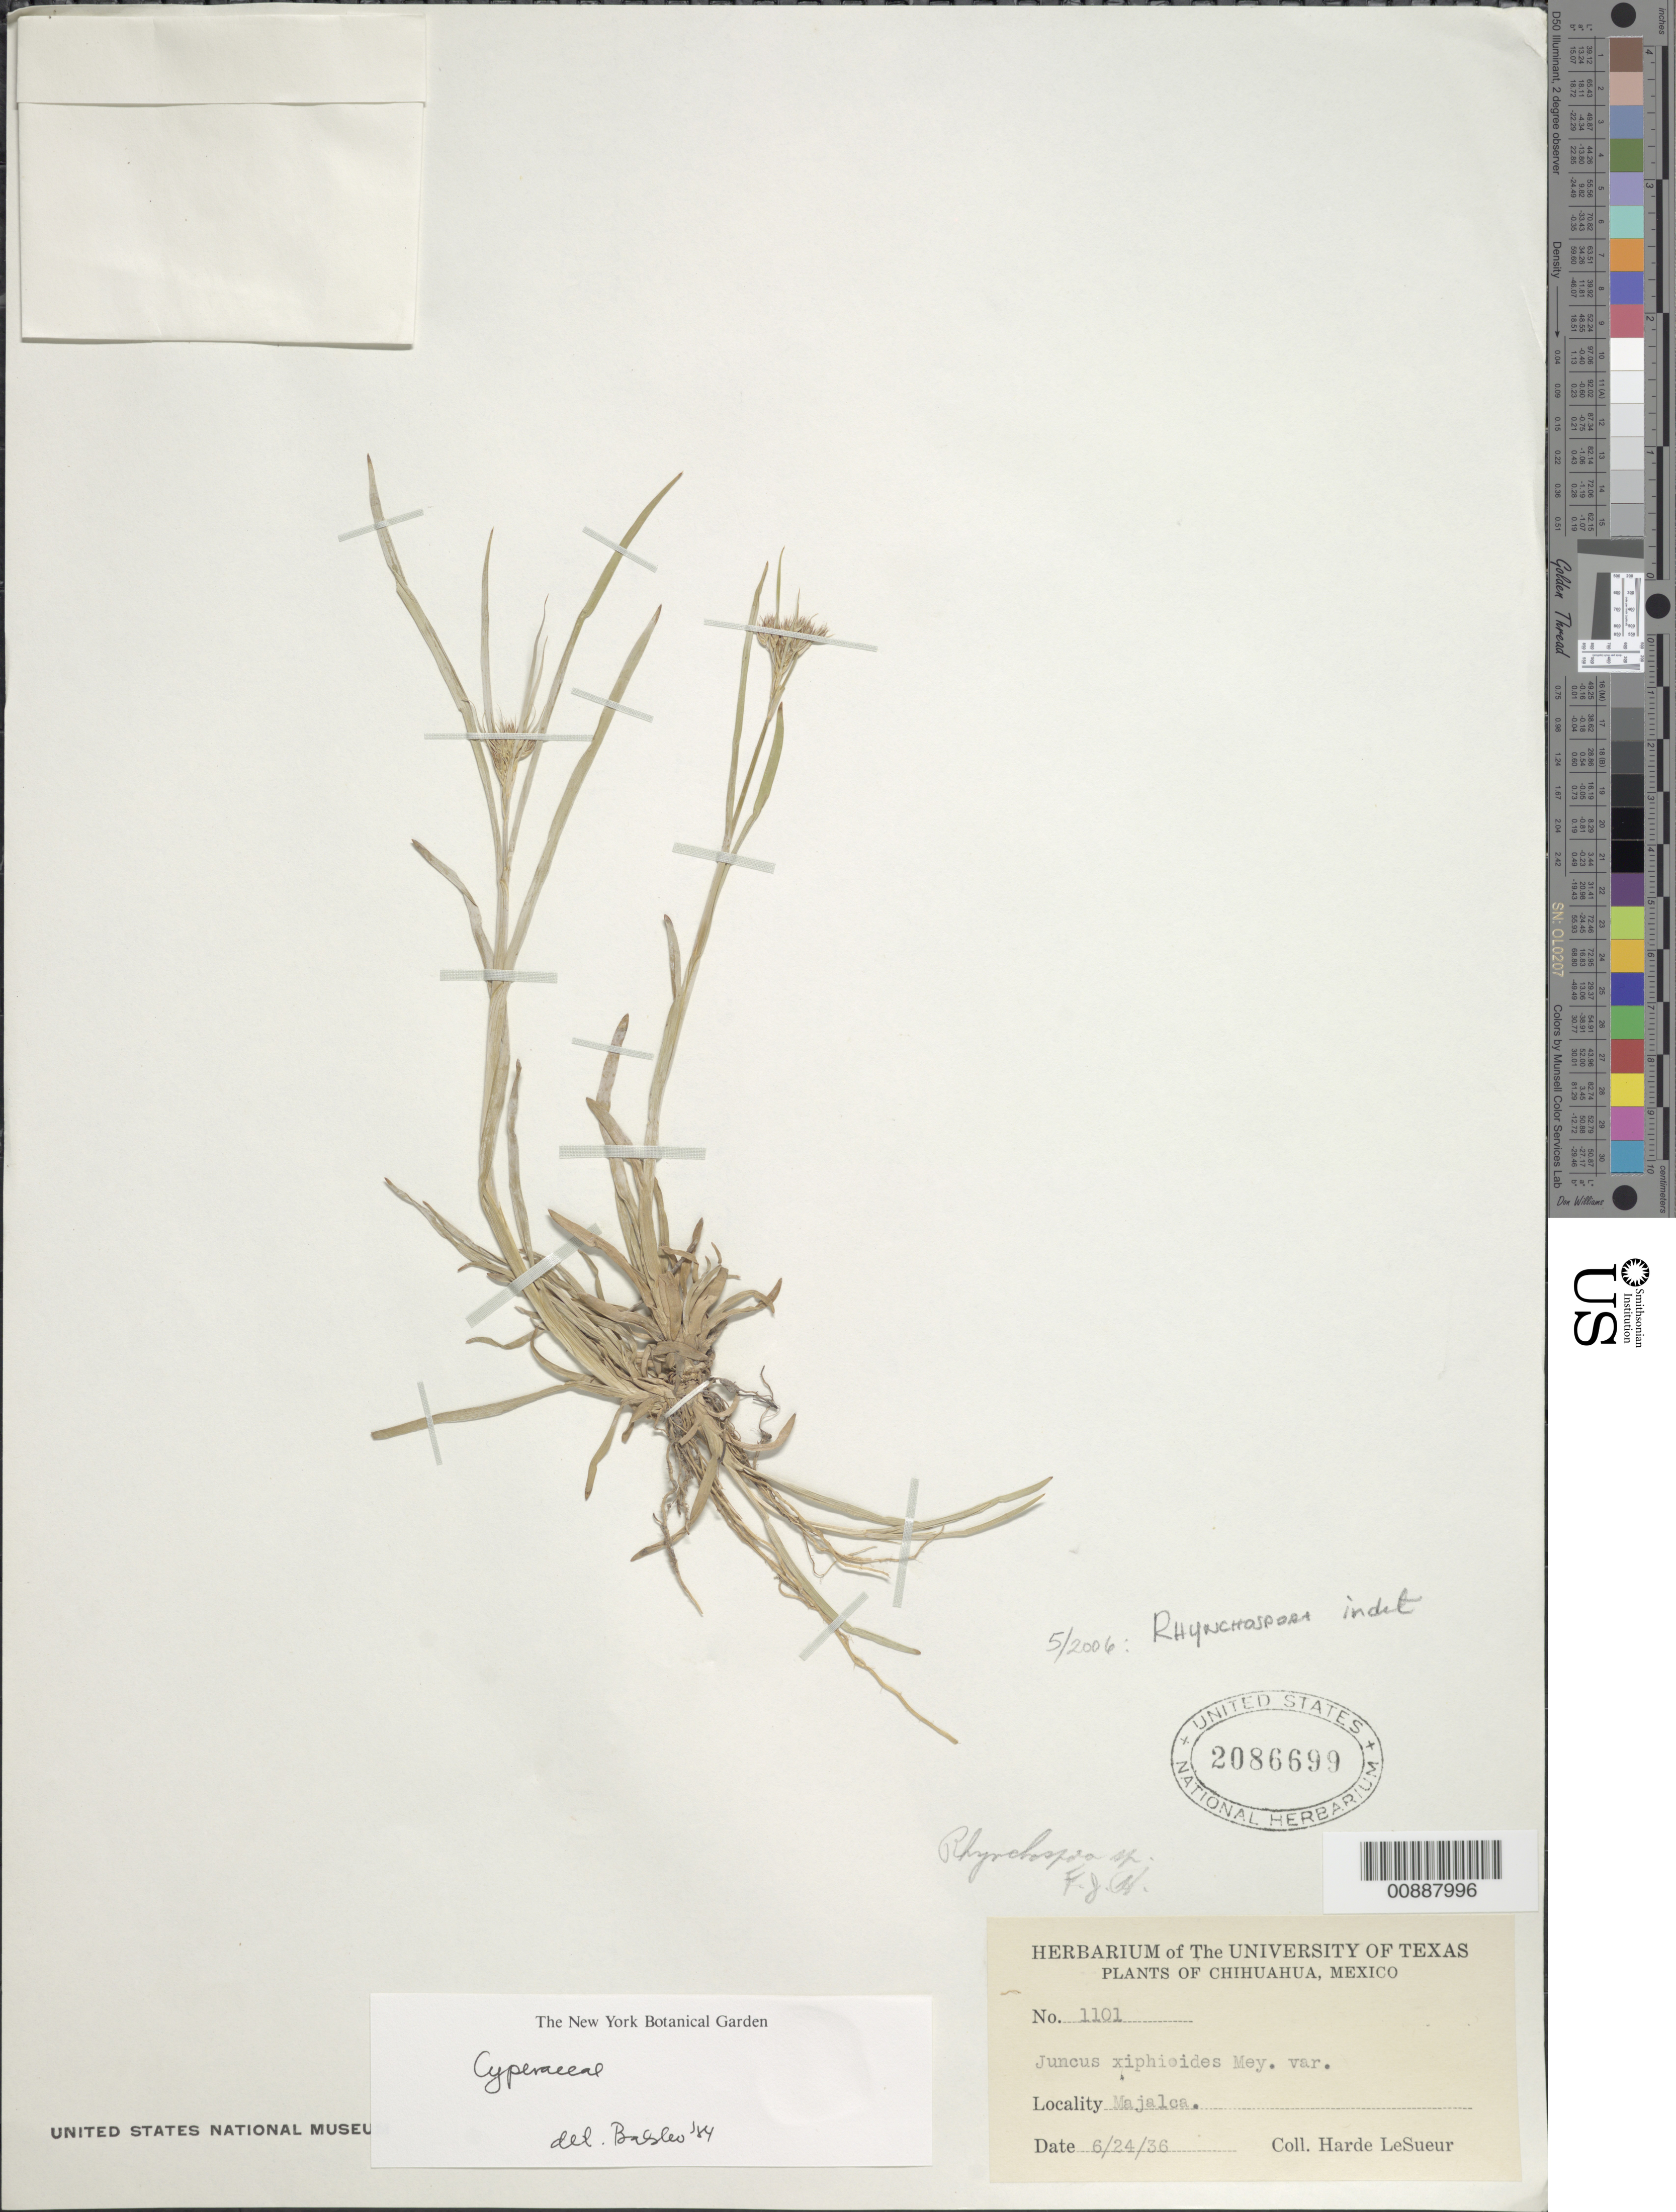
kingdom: Plantae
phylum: Tracheophyta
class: Liliopsida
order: Poales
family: Cyperaceae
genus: Rhynchospora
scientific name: Rhynchospora sp.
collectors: D. H. LeSueur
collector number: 1101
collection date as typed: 24 Jun 1936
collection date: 1936-06-24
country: Mexico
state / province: Chihuahua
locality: Majalca, Chihuahua.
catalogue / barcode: US 2086699